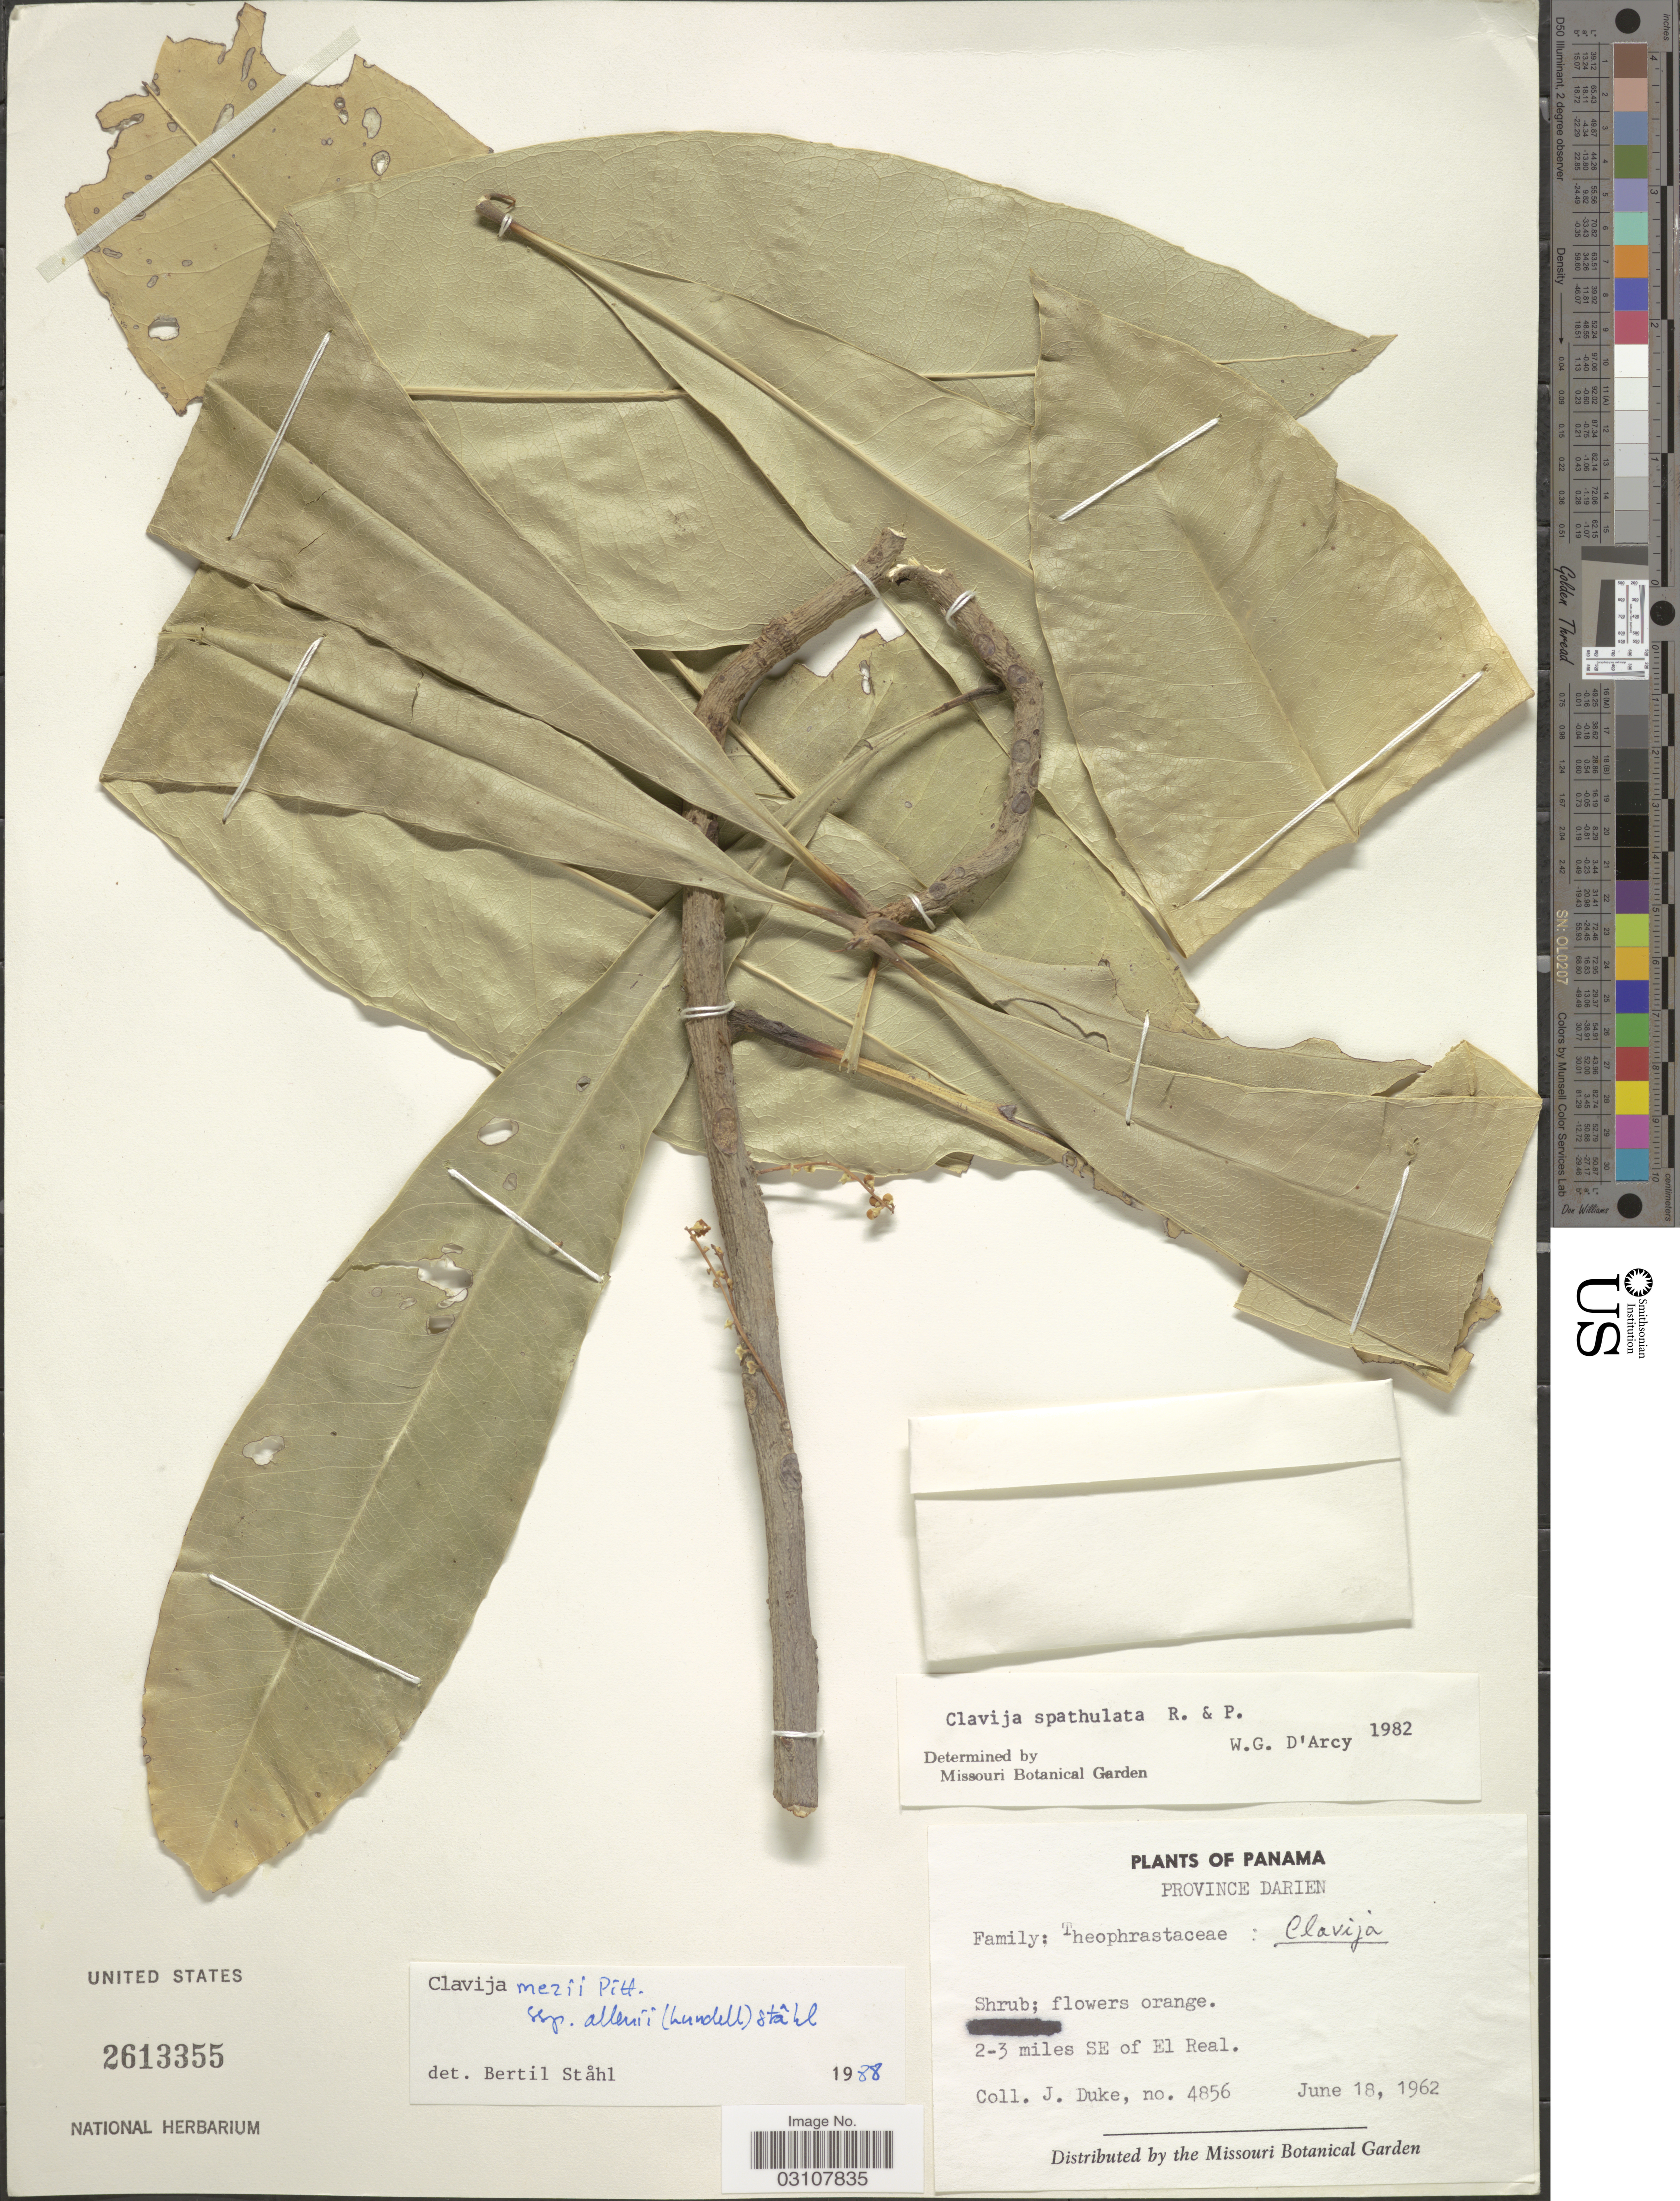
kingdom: Plantae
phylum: Tracheophyta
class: Magnoliopsida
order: Ericales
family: Primulaceae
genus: Clavija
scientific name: Clavija mezii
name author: Pittier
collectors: J. A. Duke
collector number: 4856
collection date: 1962-06-18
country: Panama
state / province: Darién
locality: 2-3 miles SE of El Real.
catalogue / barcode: US 2613355